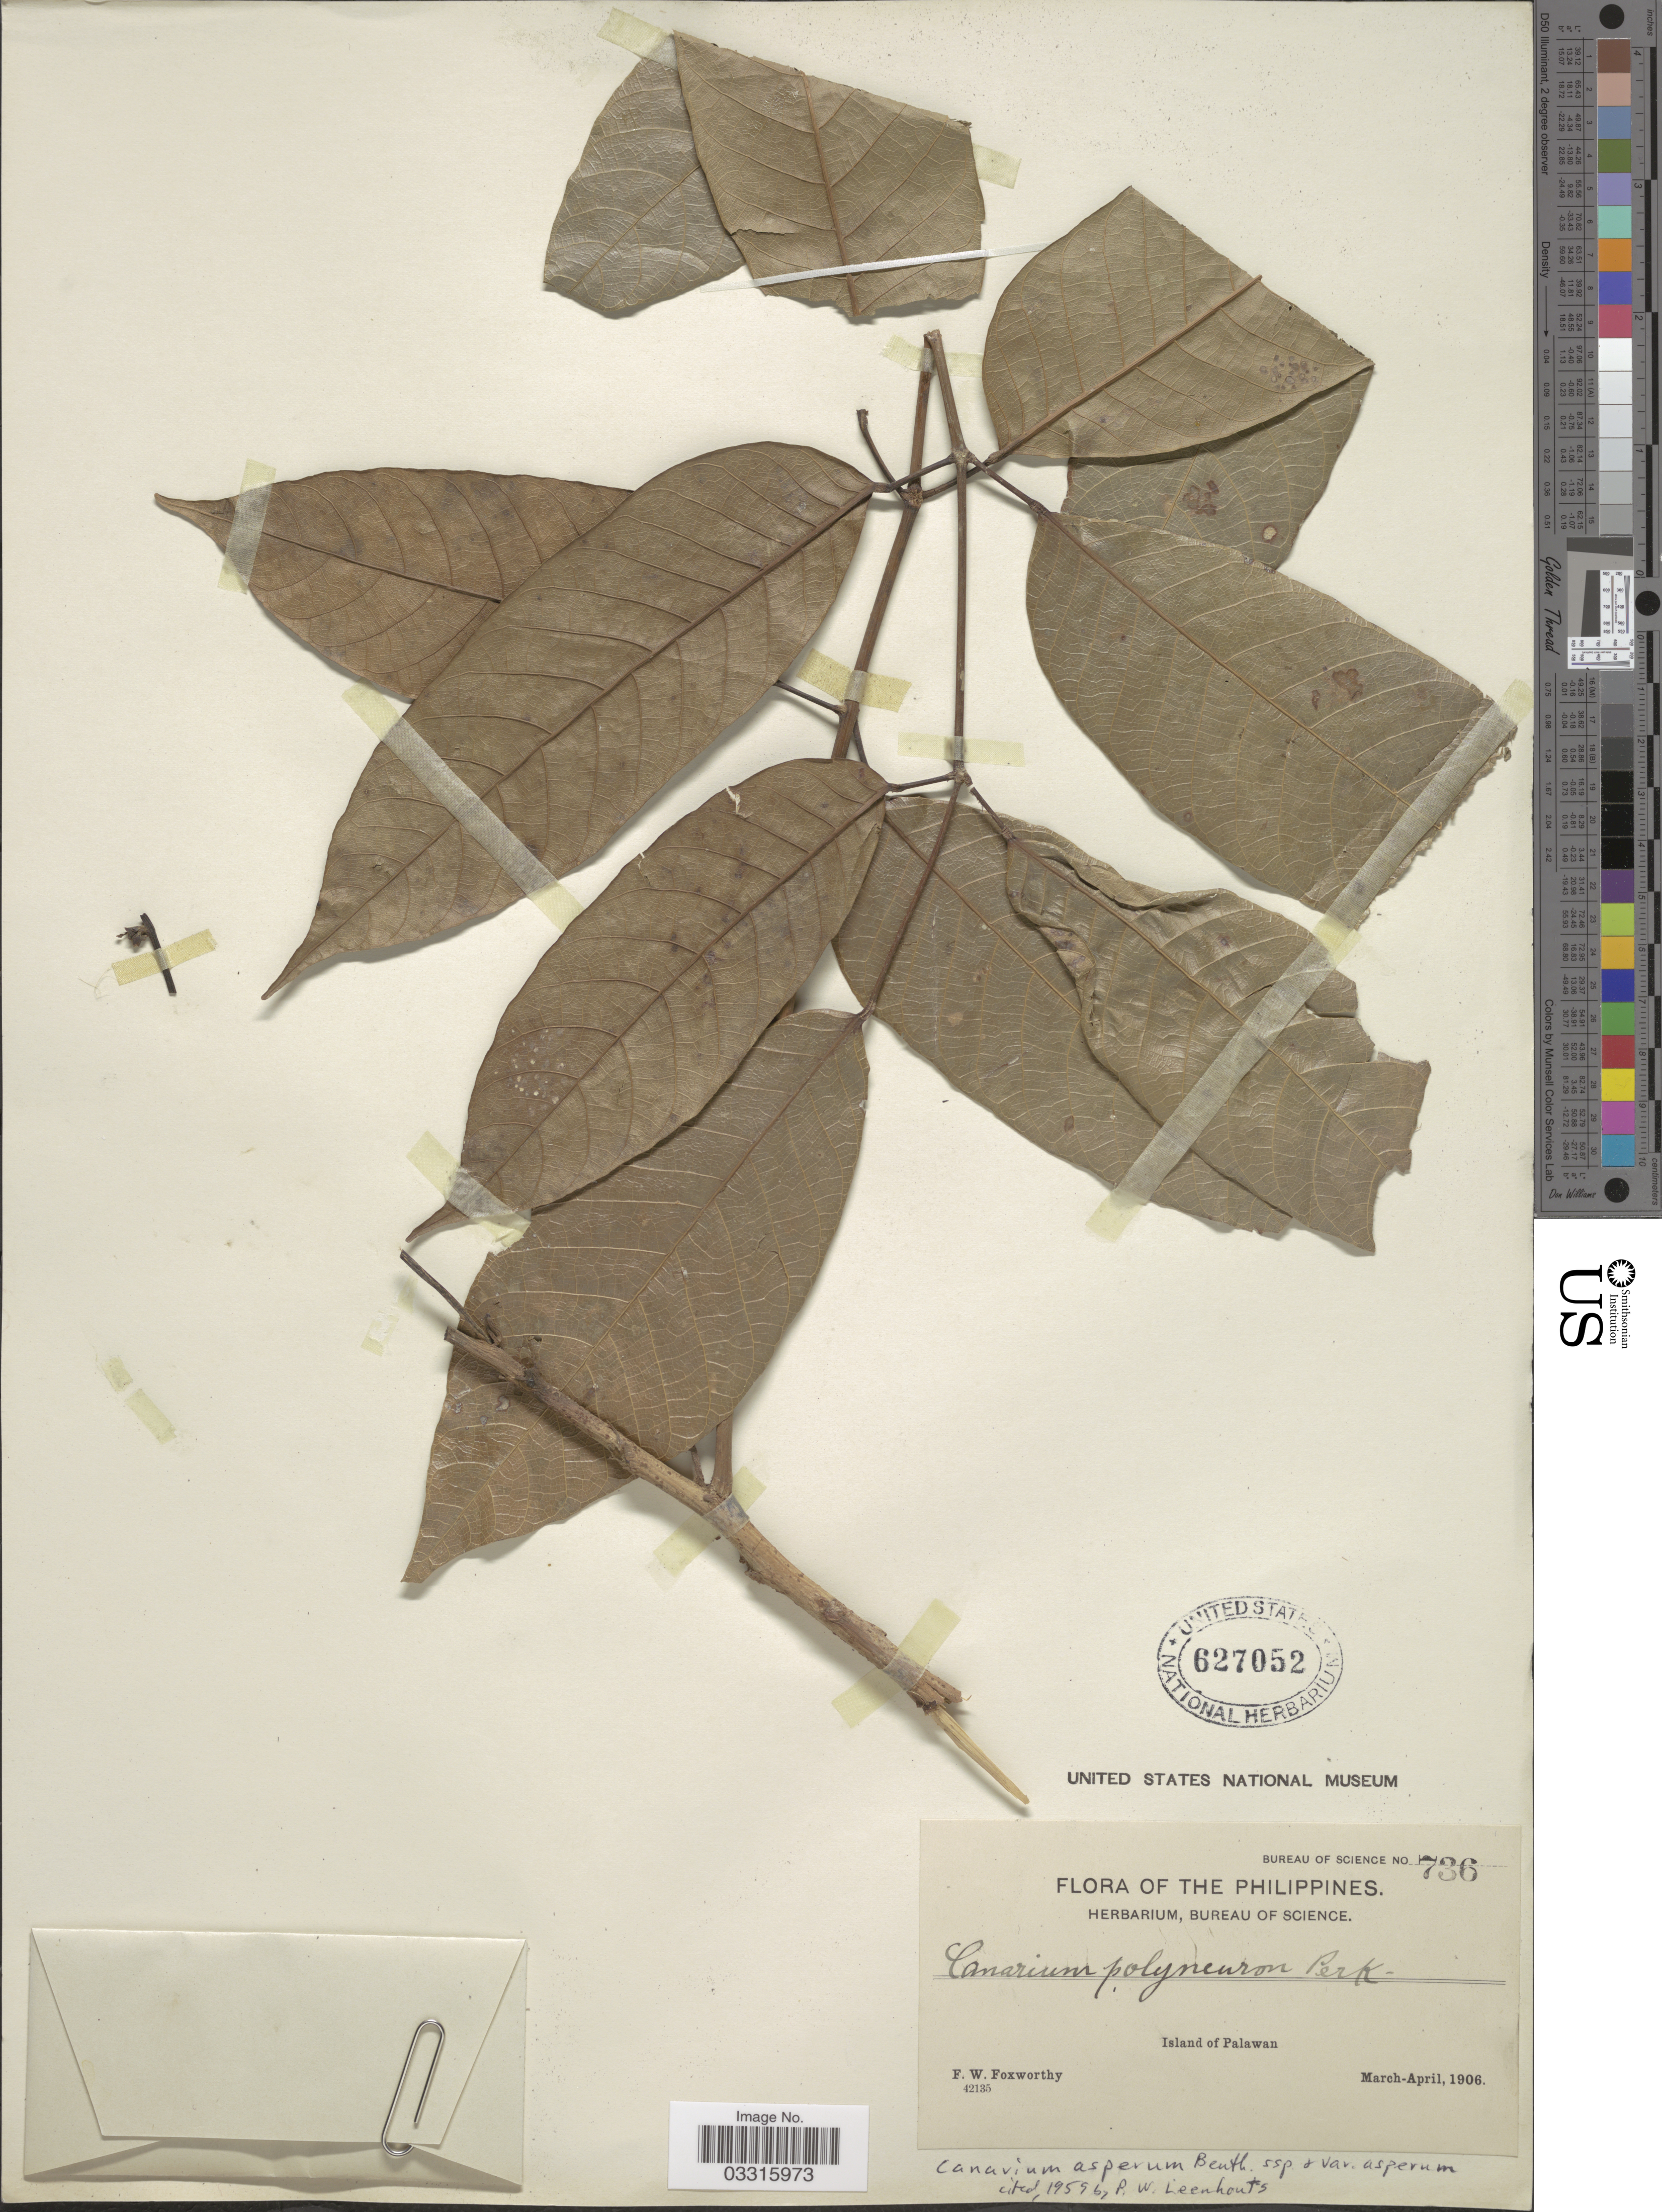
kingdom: Plantae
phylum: Tracheophyta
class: Magnoliopsida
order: Sapindales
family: Burseraceae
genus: Canarium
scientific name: Canarium asperum subsp. asperum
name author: Benth.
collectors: F. W. Foxworthy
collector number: Bureau of Science 736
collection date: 1906-03/1906-04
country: Philippines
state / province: Mimaropa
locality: Island of Palawan.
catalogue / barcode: US 627052